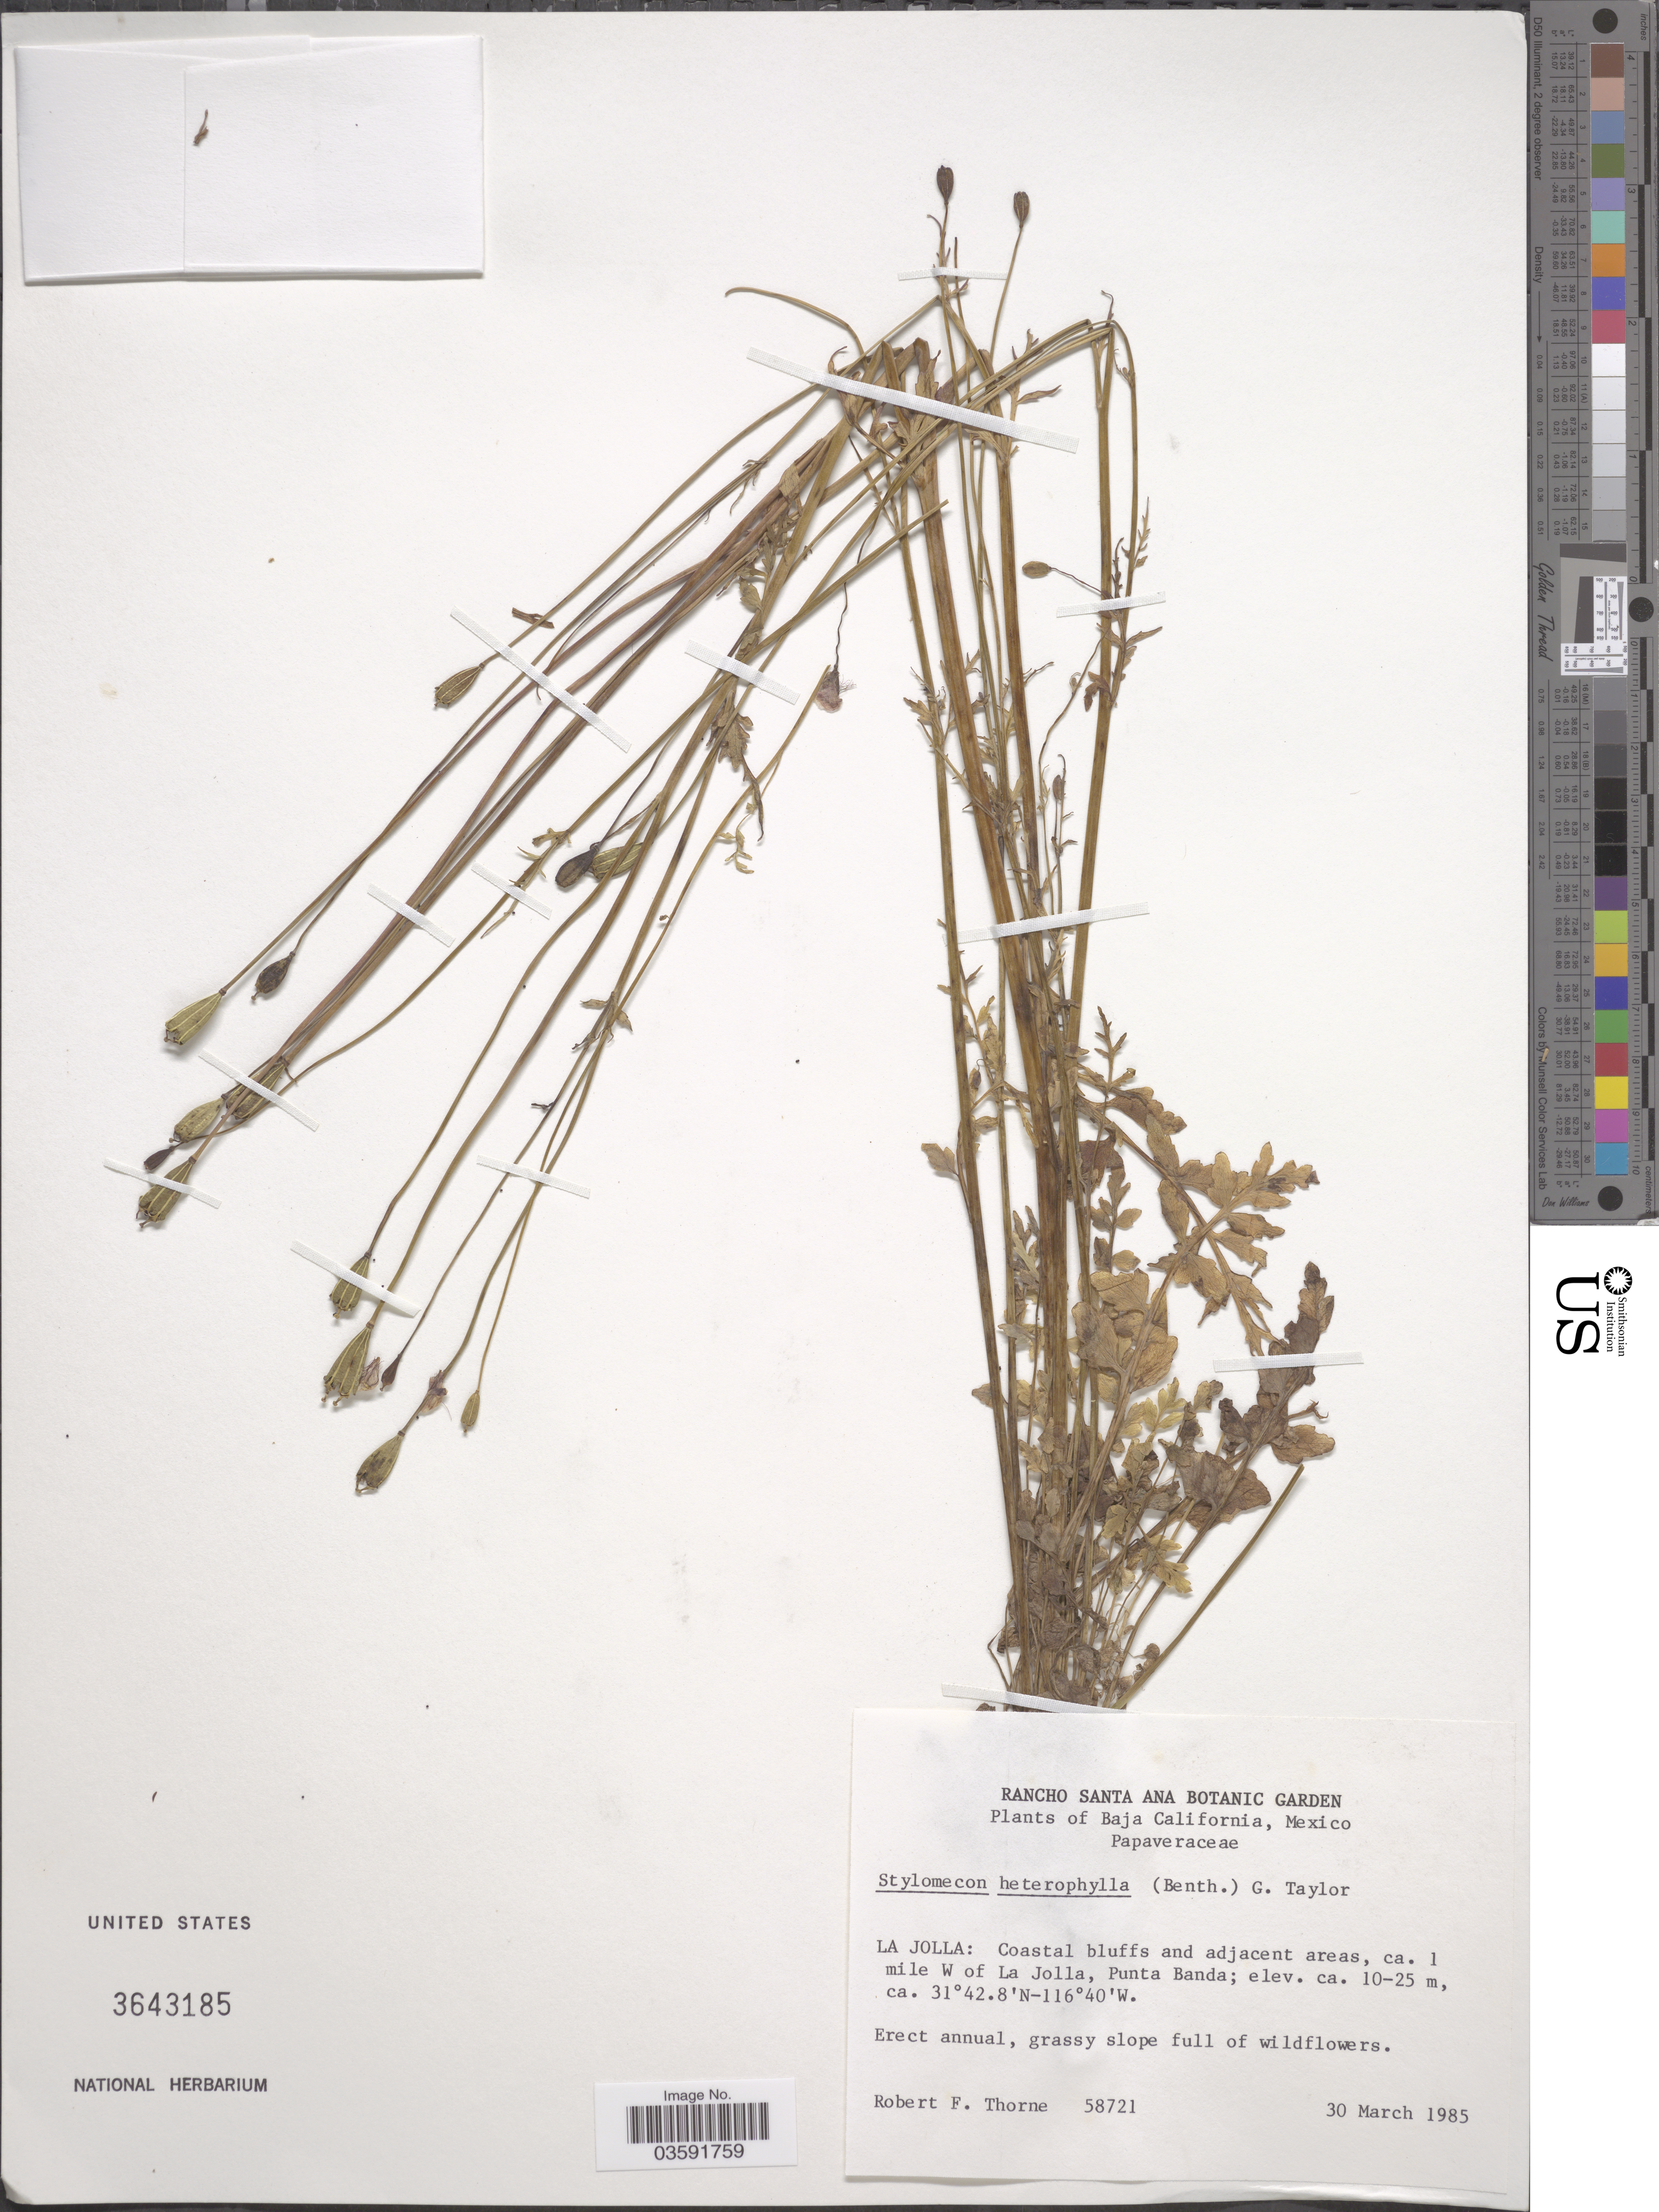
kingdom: Plantae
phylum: Tracheophyta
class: Magnoliopsida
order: Ranunculales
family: Papaveraceae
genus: Papaver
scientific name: Papaver heterophyllum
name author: (Benth.) Greene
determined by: Strong, M. T., (US), Smithsonian Institution - National Museum of Natural History (UNITED STATES)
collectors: R. Thorne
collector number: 58721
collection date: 1985-03-30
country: Mexico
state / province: Baja California Norte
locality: La Jolla: Coastal bluffs and adjacent area, ca. 1 mile W of La Jolla, Punta Banda.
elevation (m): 10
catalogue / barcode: US 3643185